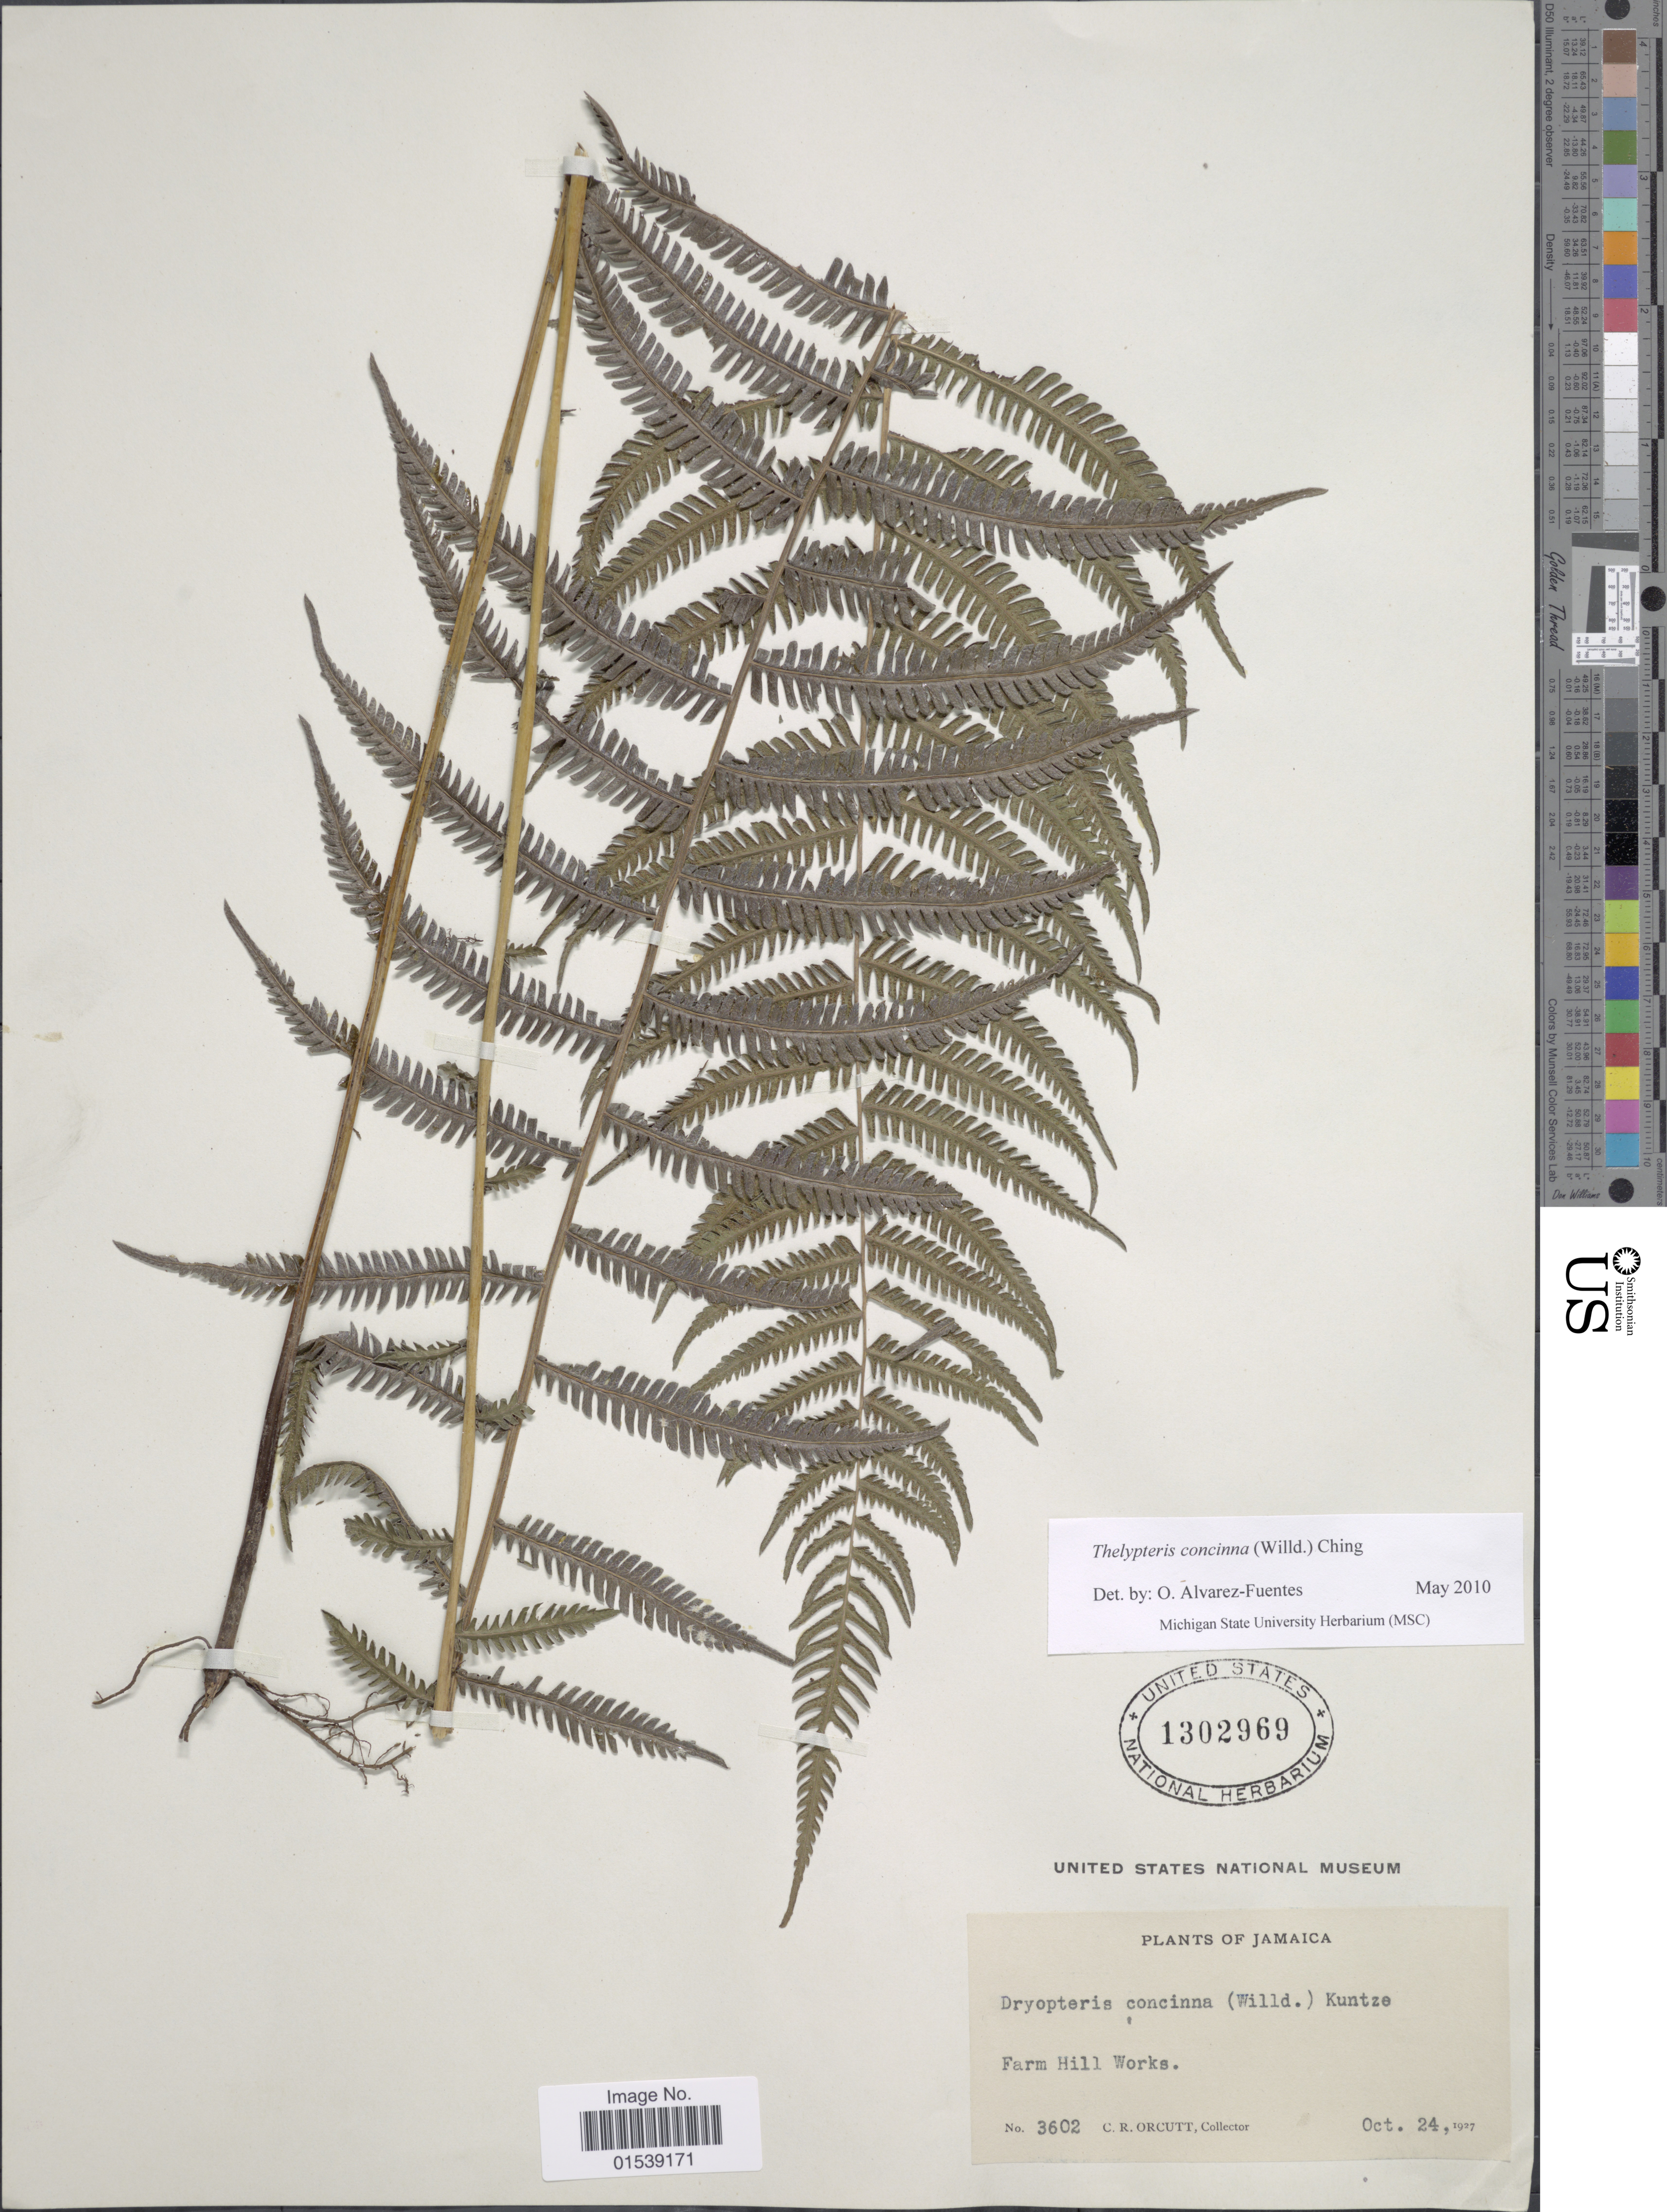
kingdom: Plantae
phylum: Tracheophyta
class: Polypodiopsida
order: Polypodiales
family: Thelypteridaceae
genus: Amauropelta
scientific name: Amauropelta concinna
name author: (Willd.) Pic. Serm.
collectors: C. R. Orcutt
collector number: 3602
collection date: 1927-10-24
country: Jamaica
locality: Farm Hill Works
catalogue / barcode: US 1302969